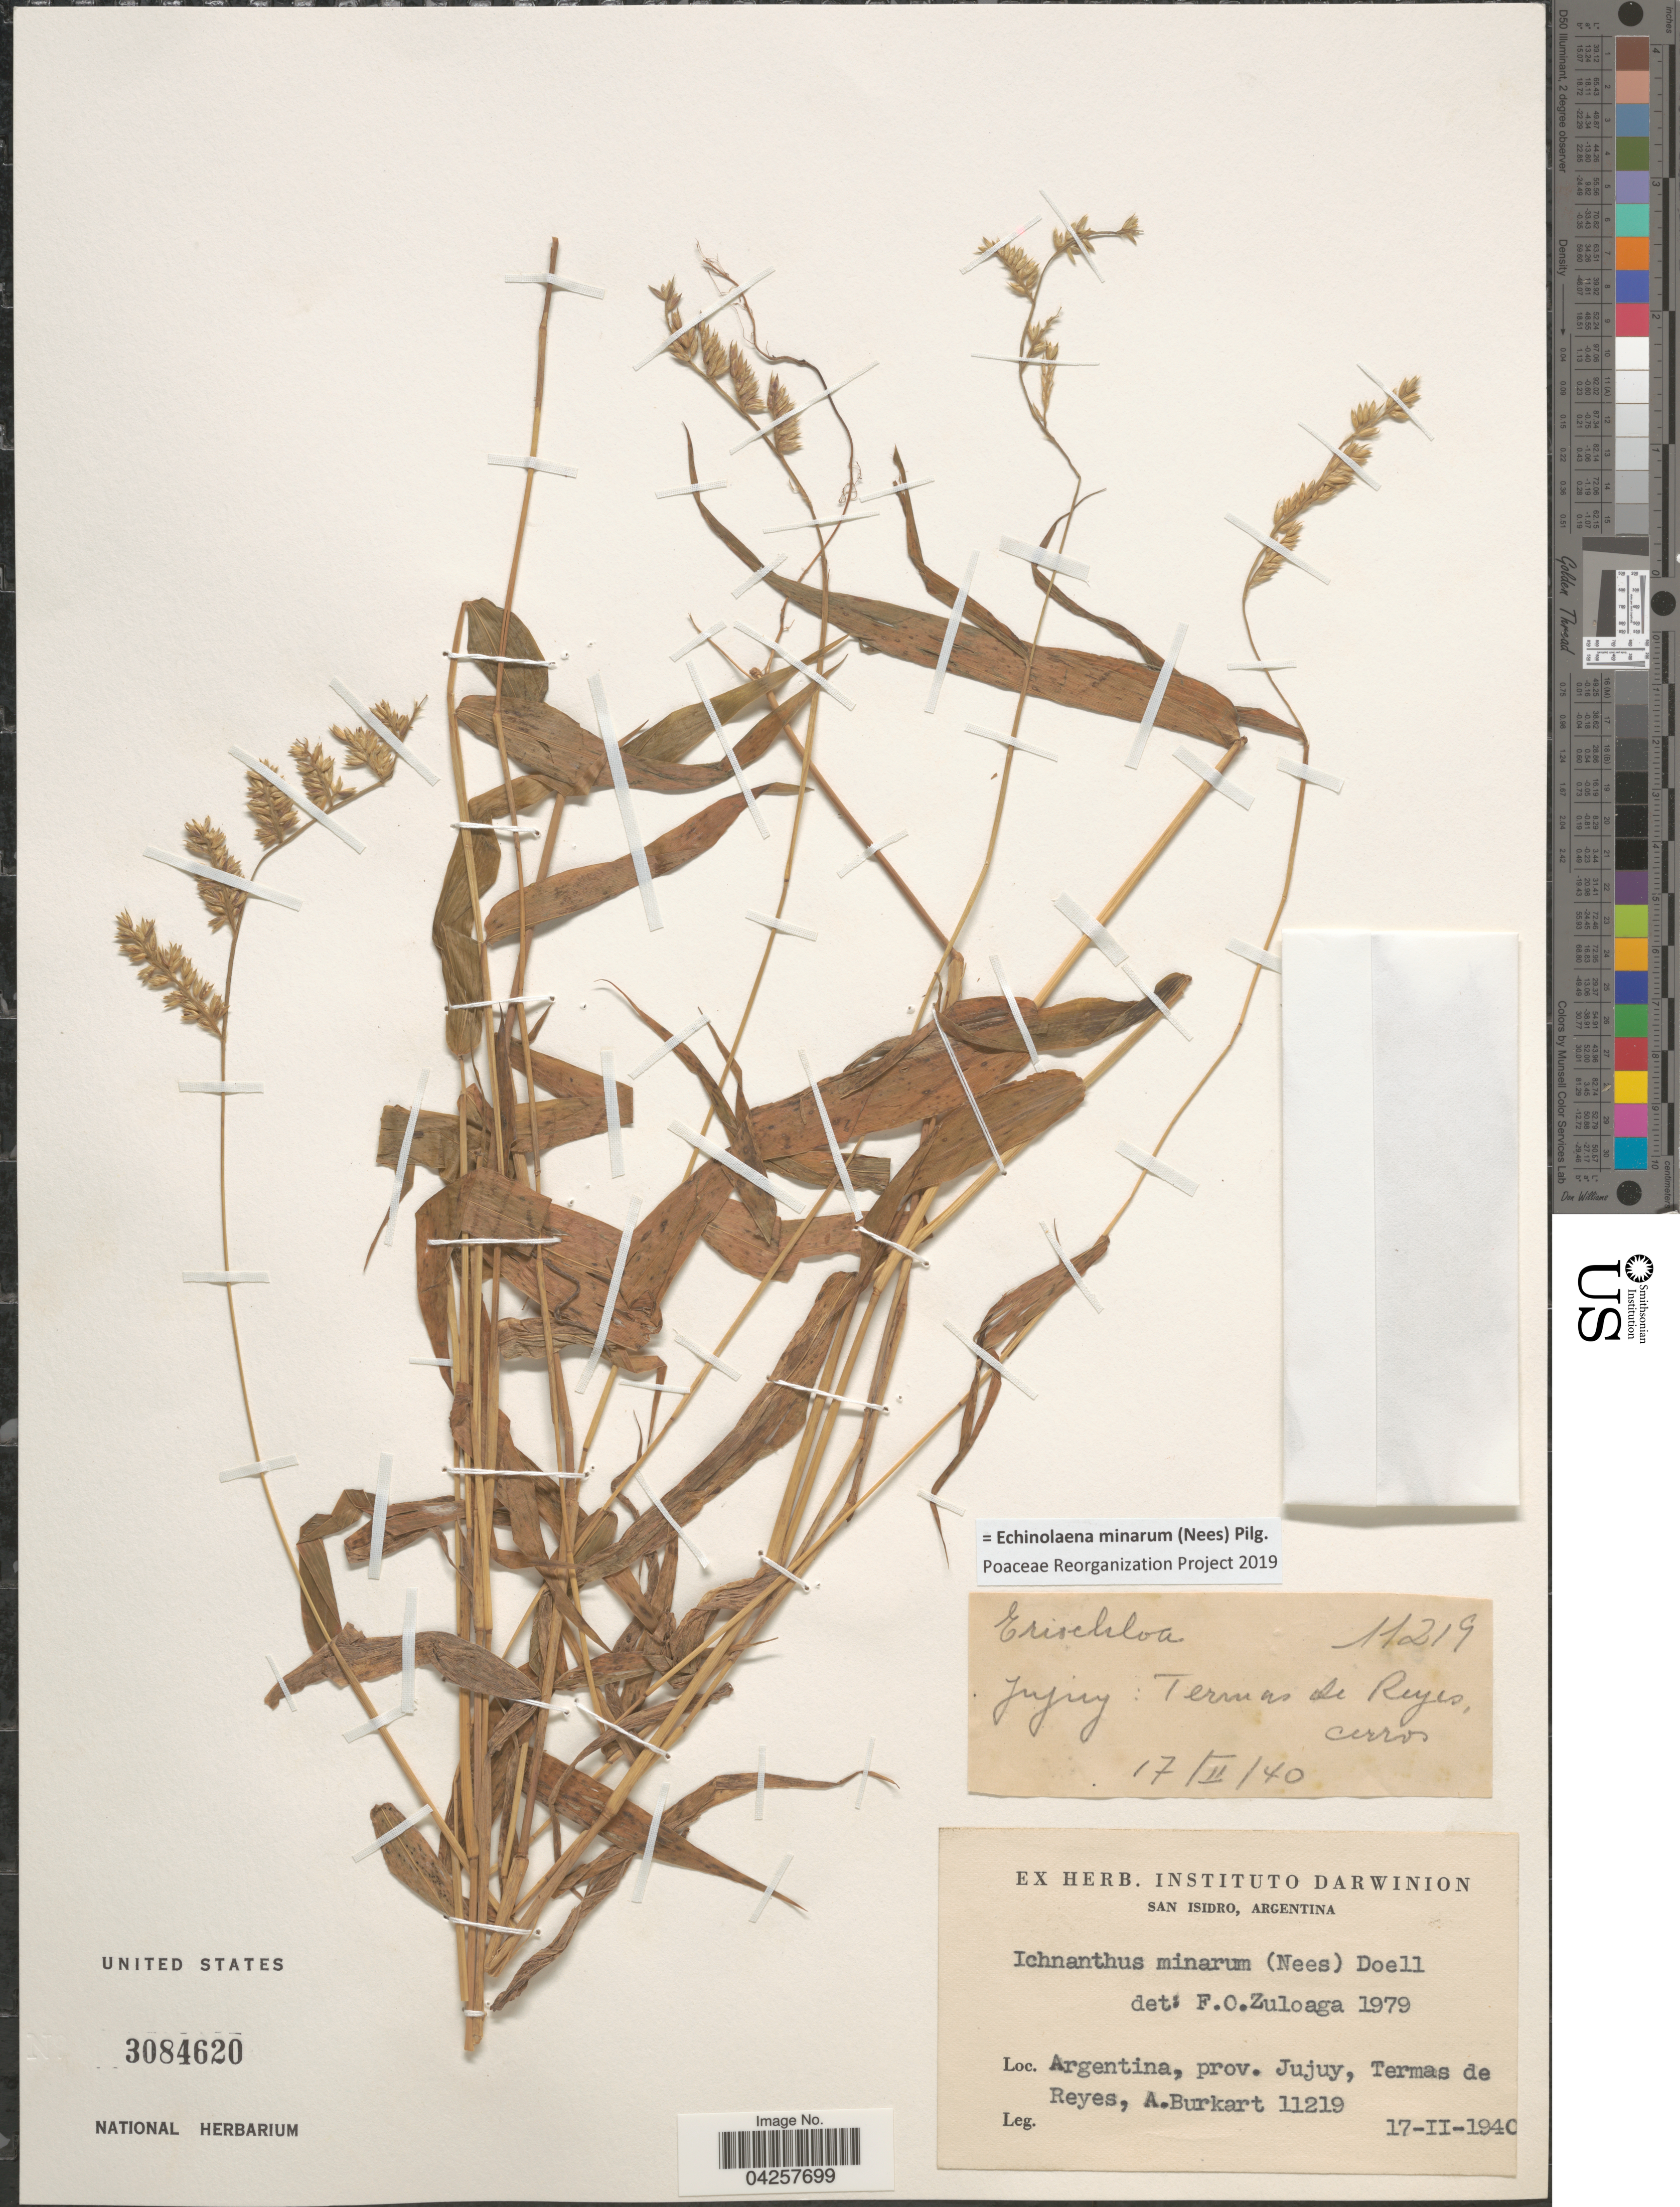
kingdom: Plantae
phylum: Tracheophyta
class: Liliopsida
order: Poales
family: Poaceae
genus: Echinolaena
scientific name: Echinolaena minarum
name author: (Nees) Pilg.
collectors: A. E. Burkart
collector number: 11219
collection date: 1940-02-17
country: Argentina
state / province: Jujuy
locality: Termas de Reyes.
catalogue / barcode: US 3084620